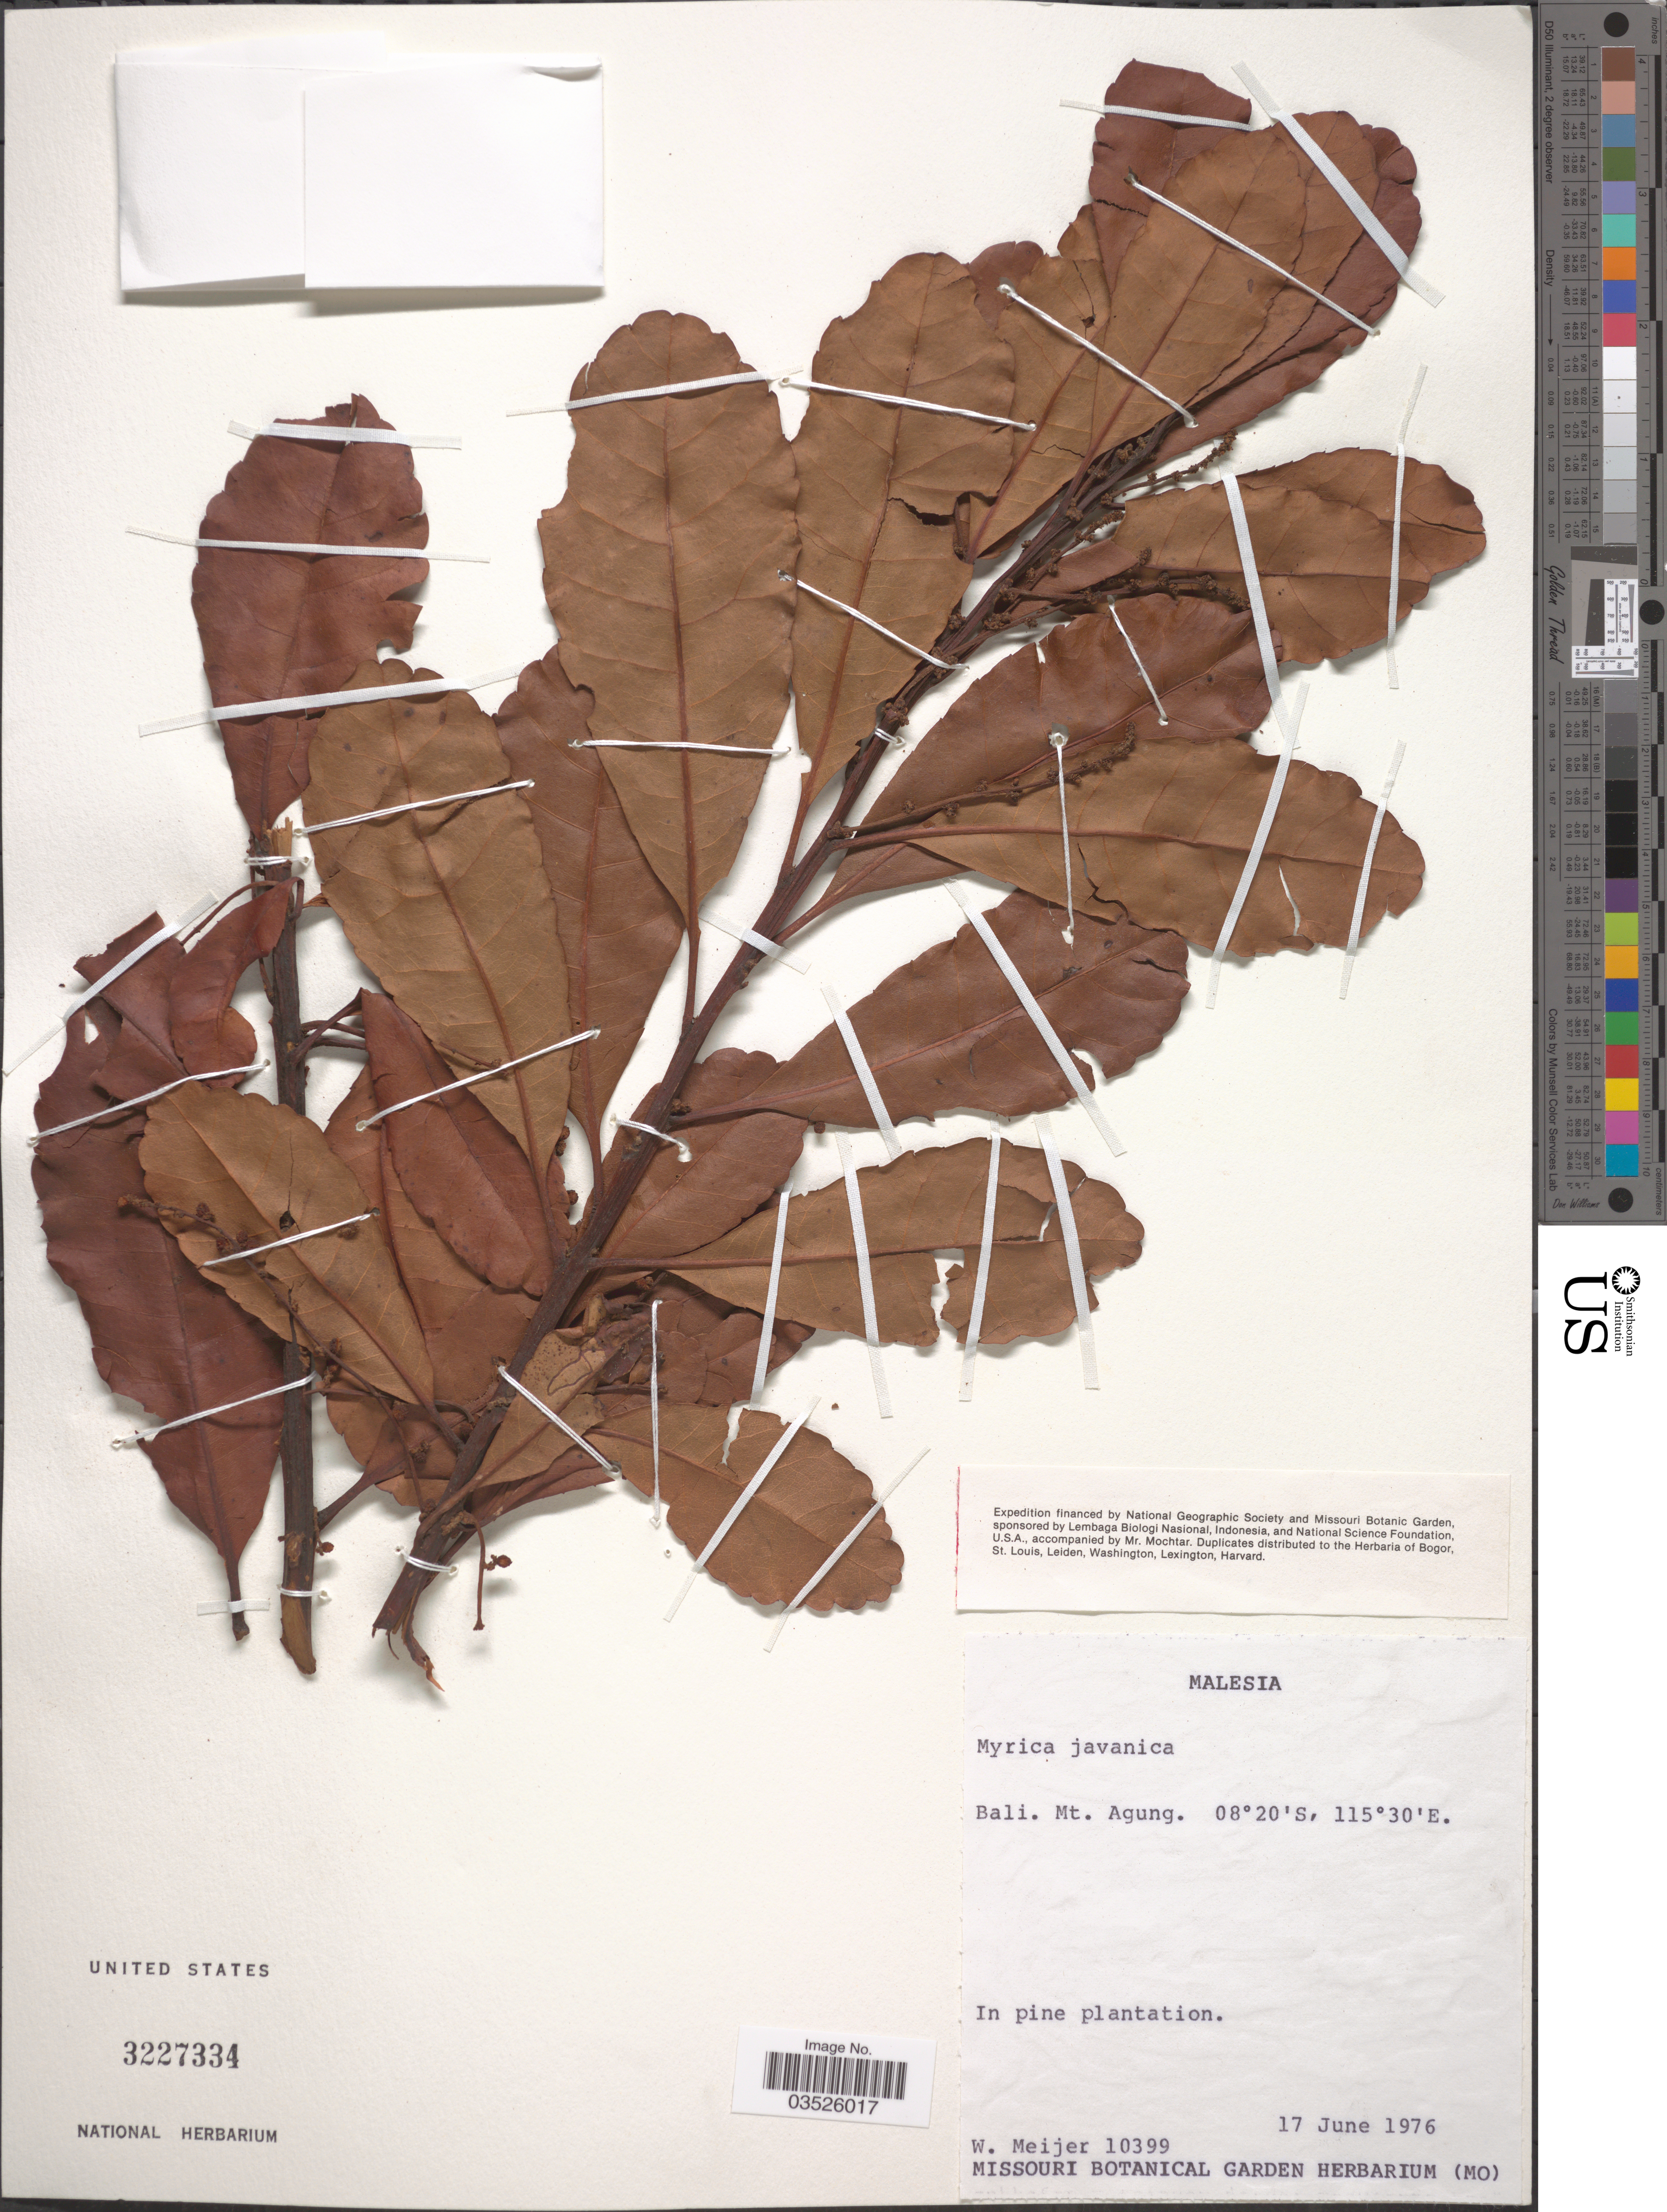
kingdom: Plantae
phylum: Tracheophyta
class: Magnoliopsida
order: Fagales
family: Myricaceae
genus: Morella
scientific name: Morella javanica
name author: (Blume) I.M. Turner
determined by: Strong, Mark T., (BOT), Smithsonian Institution - National Museum of Natural History (UNITED STATES)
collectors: W. Meijer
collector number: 10399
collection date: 1976-06-17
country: Indonesia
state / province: Nusa Tenggara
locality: Malesia. Bali. Mt. Agung. In pine plantation.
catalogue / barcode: US 3227334